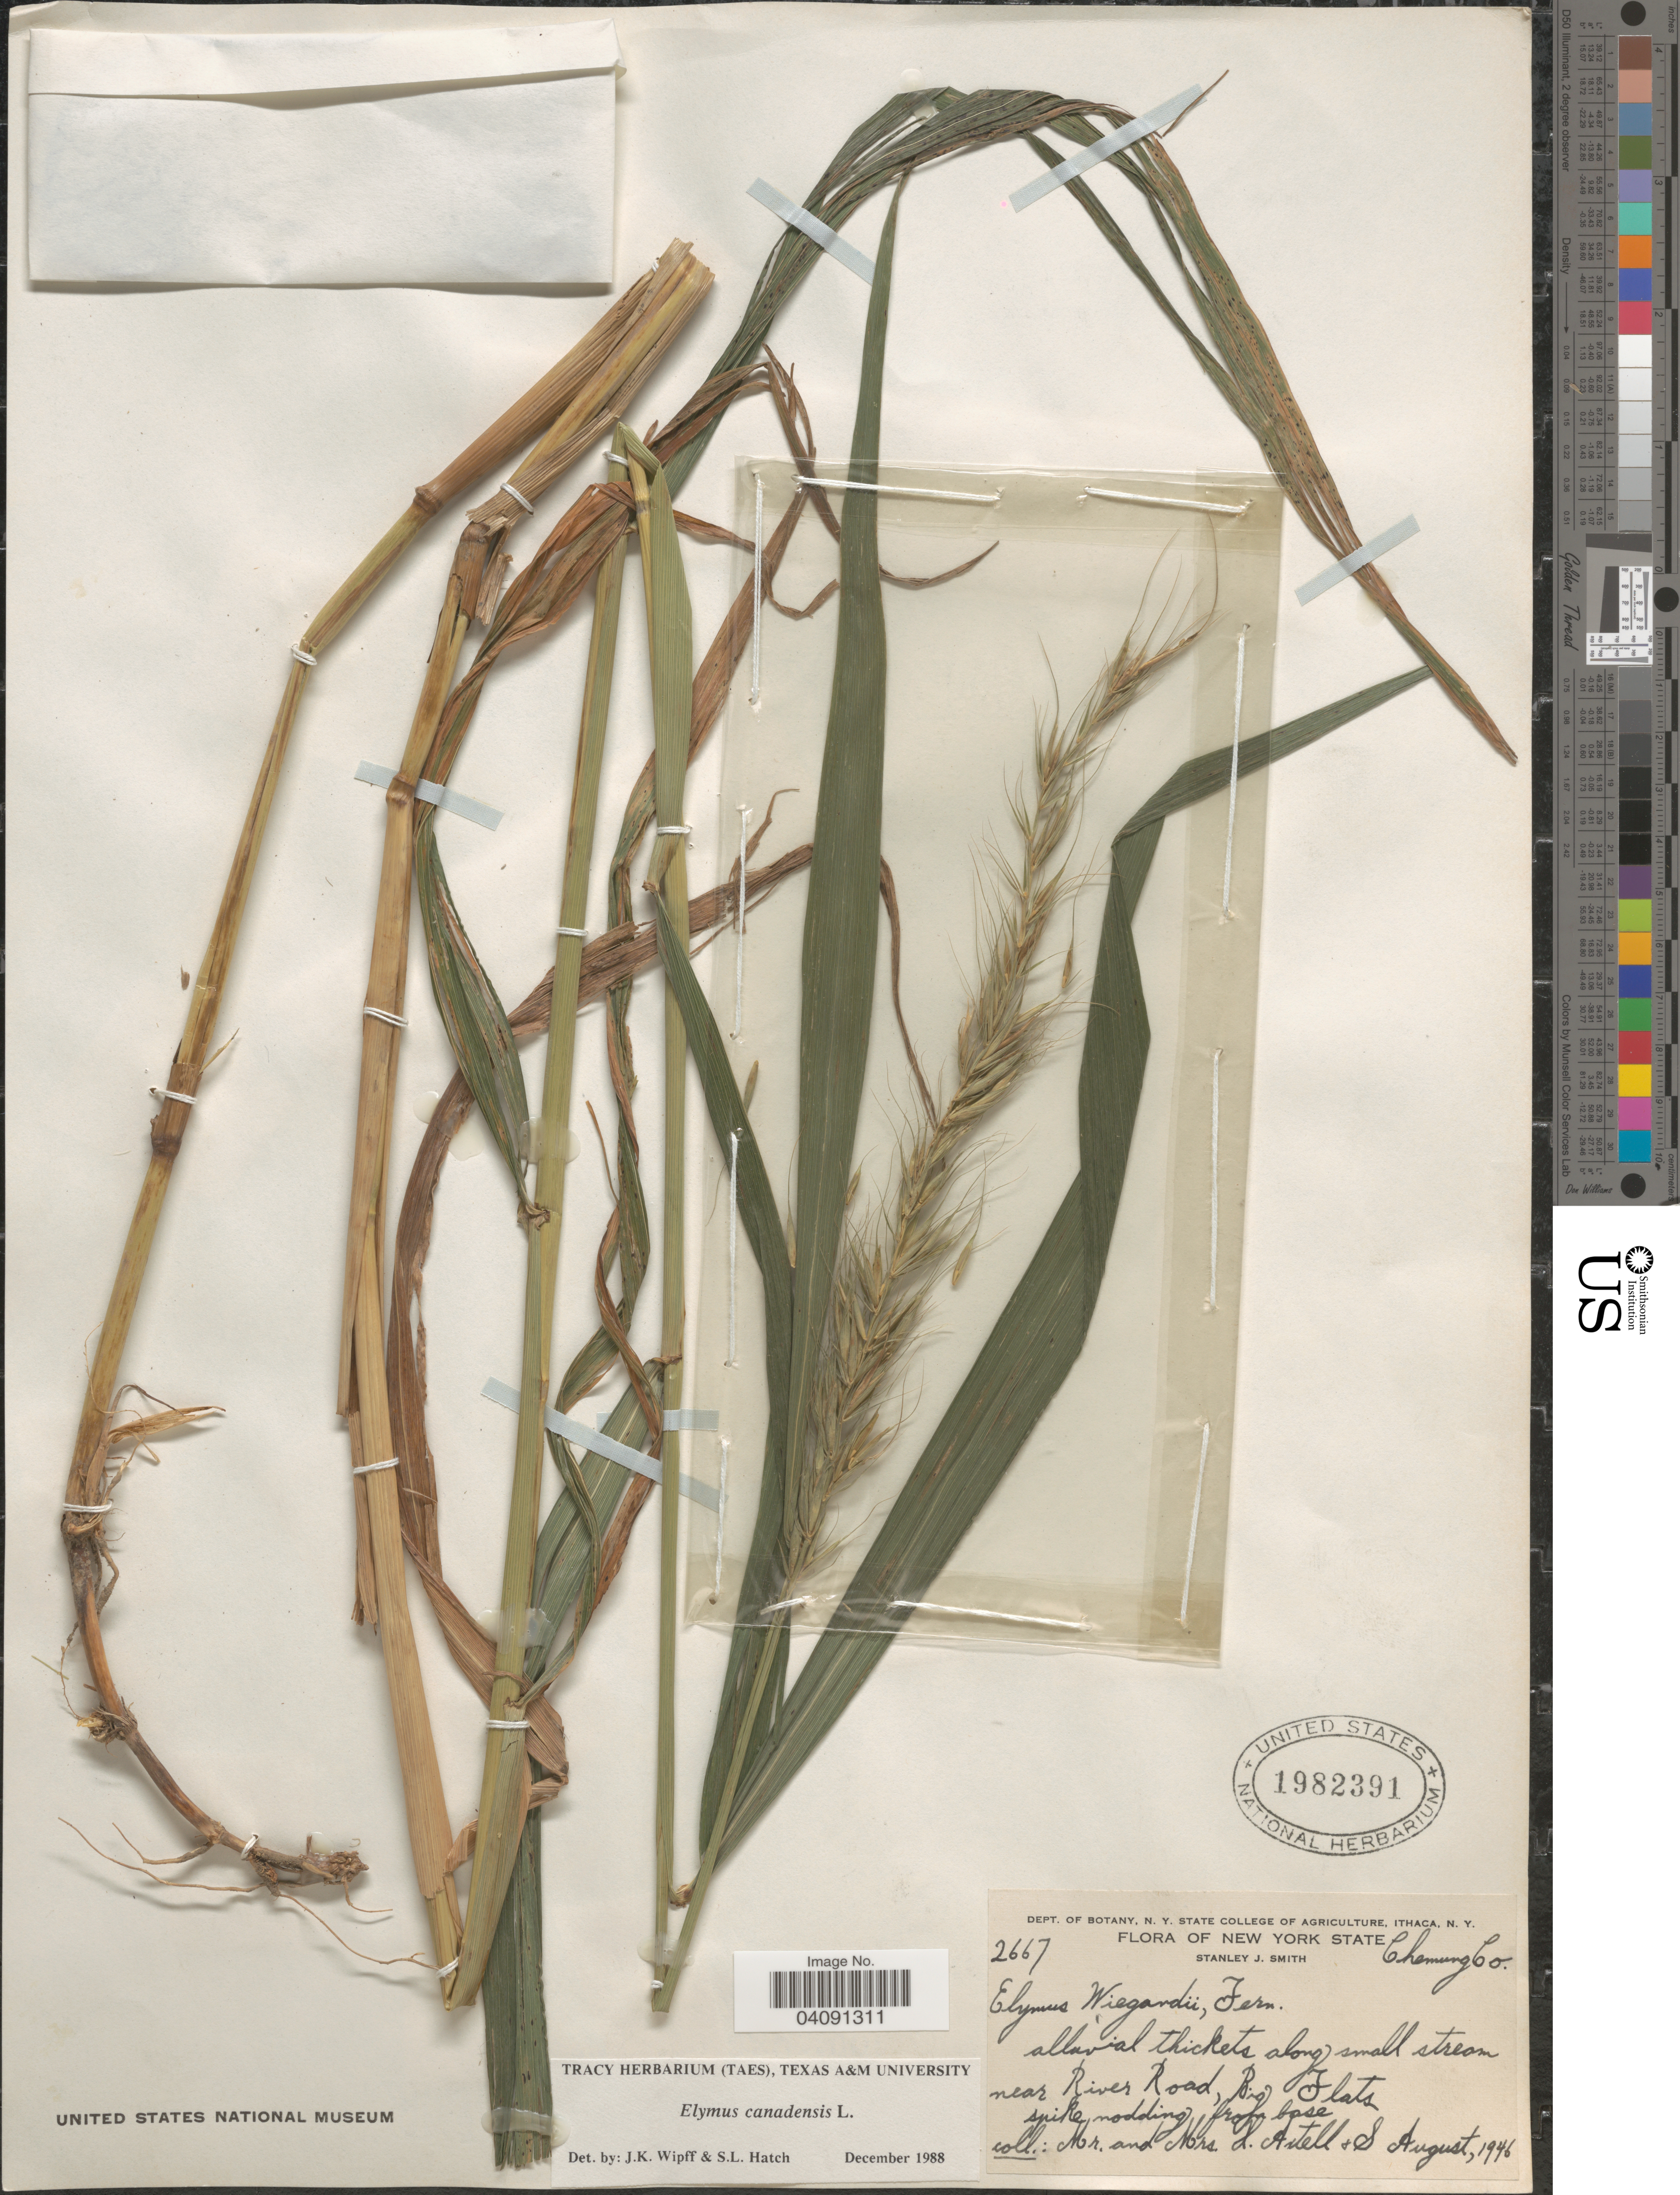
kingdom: Plantae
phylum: Tracheophyta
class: Liliopsida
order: Poales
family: Poaceae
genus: Elymus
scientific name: Elymus canadensis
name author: L.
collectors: Axtell, H. H., H. Axtell & S. Smith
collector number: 2667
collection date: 1946-08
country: United States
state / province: New York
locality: Cheming Co. Alluvial thickets along small stream near River Road, Big Flats.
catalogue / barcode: US 1982391